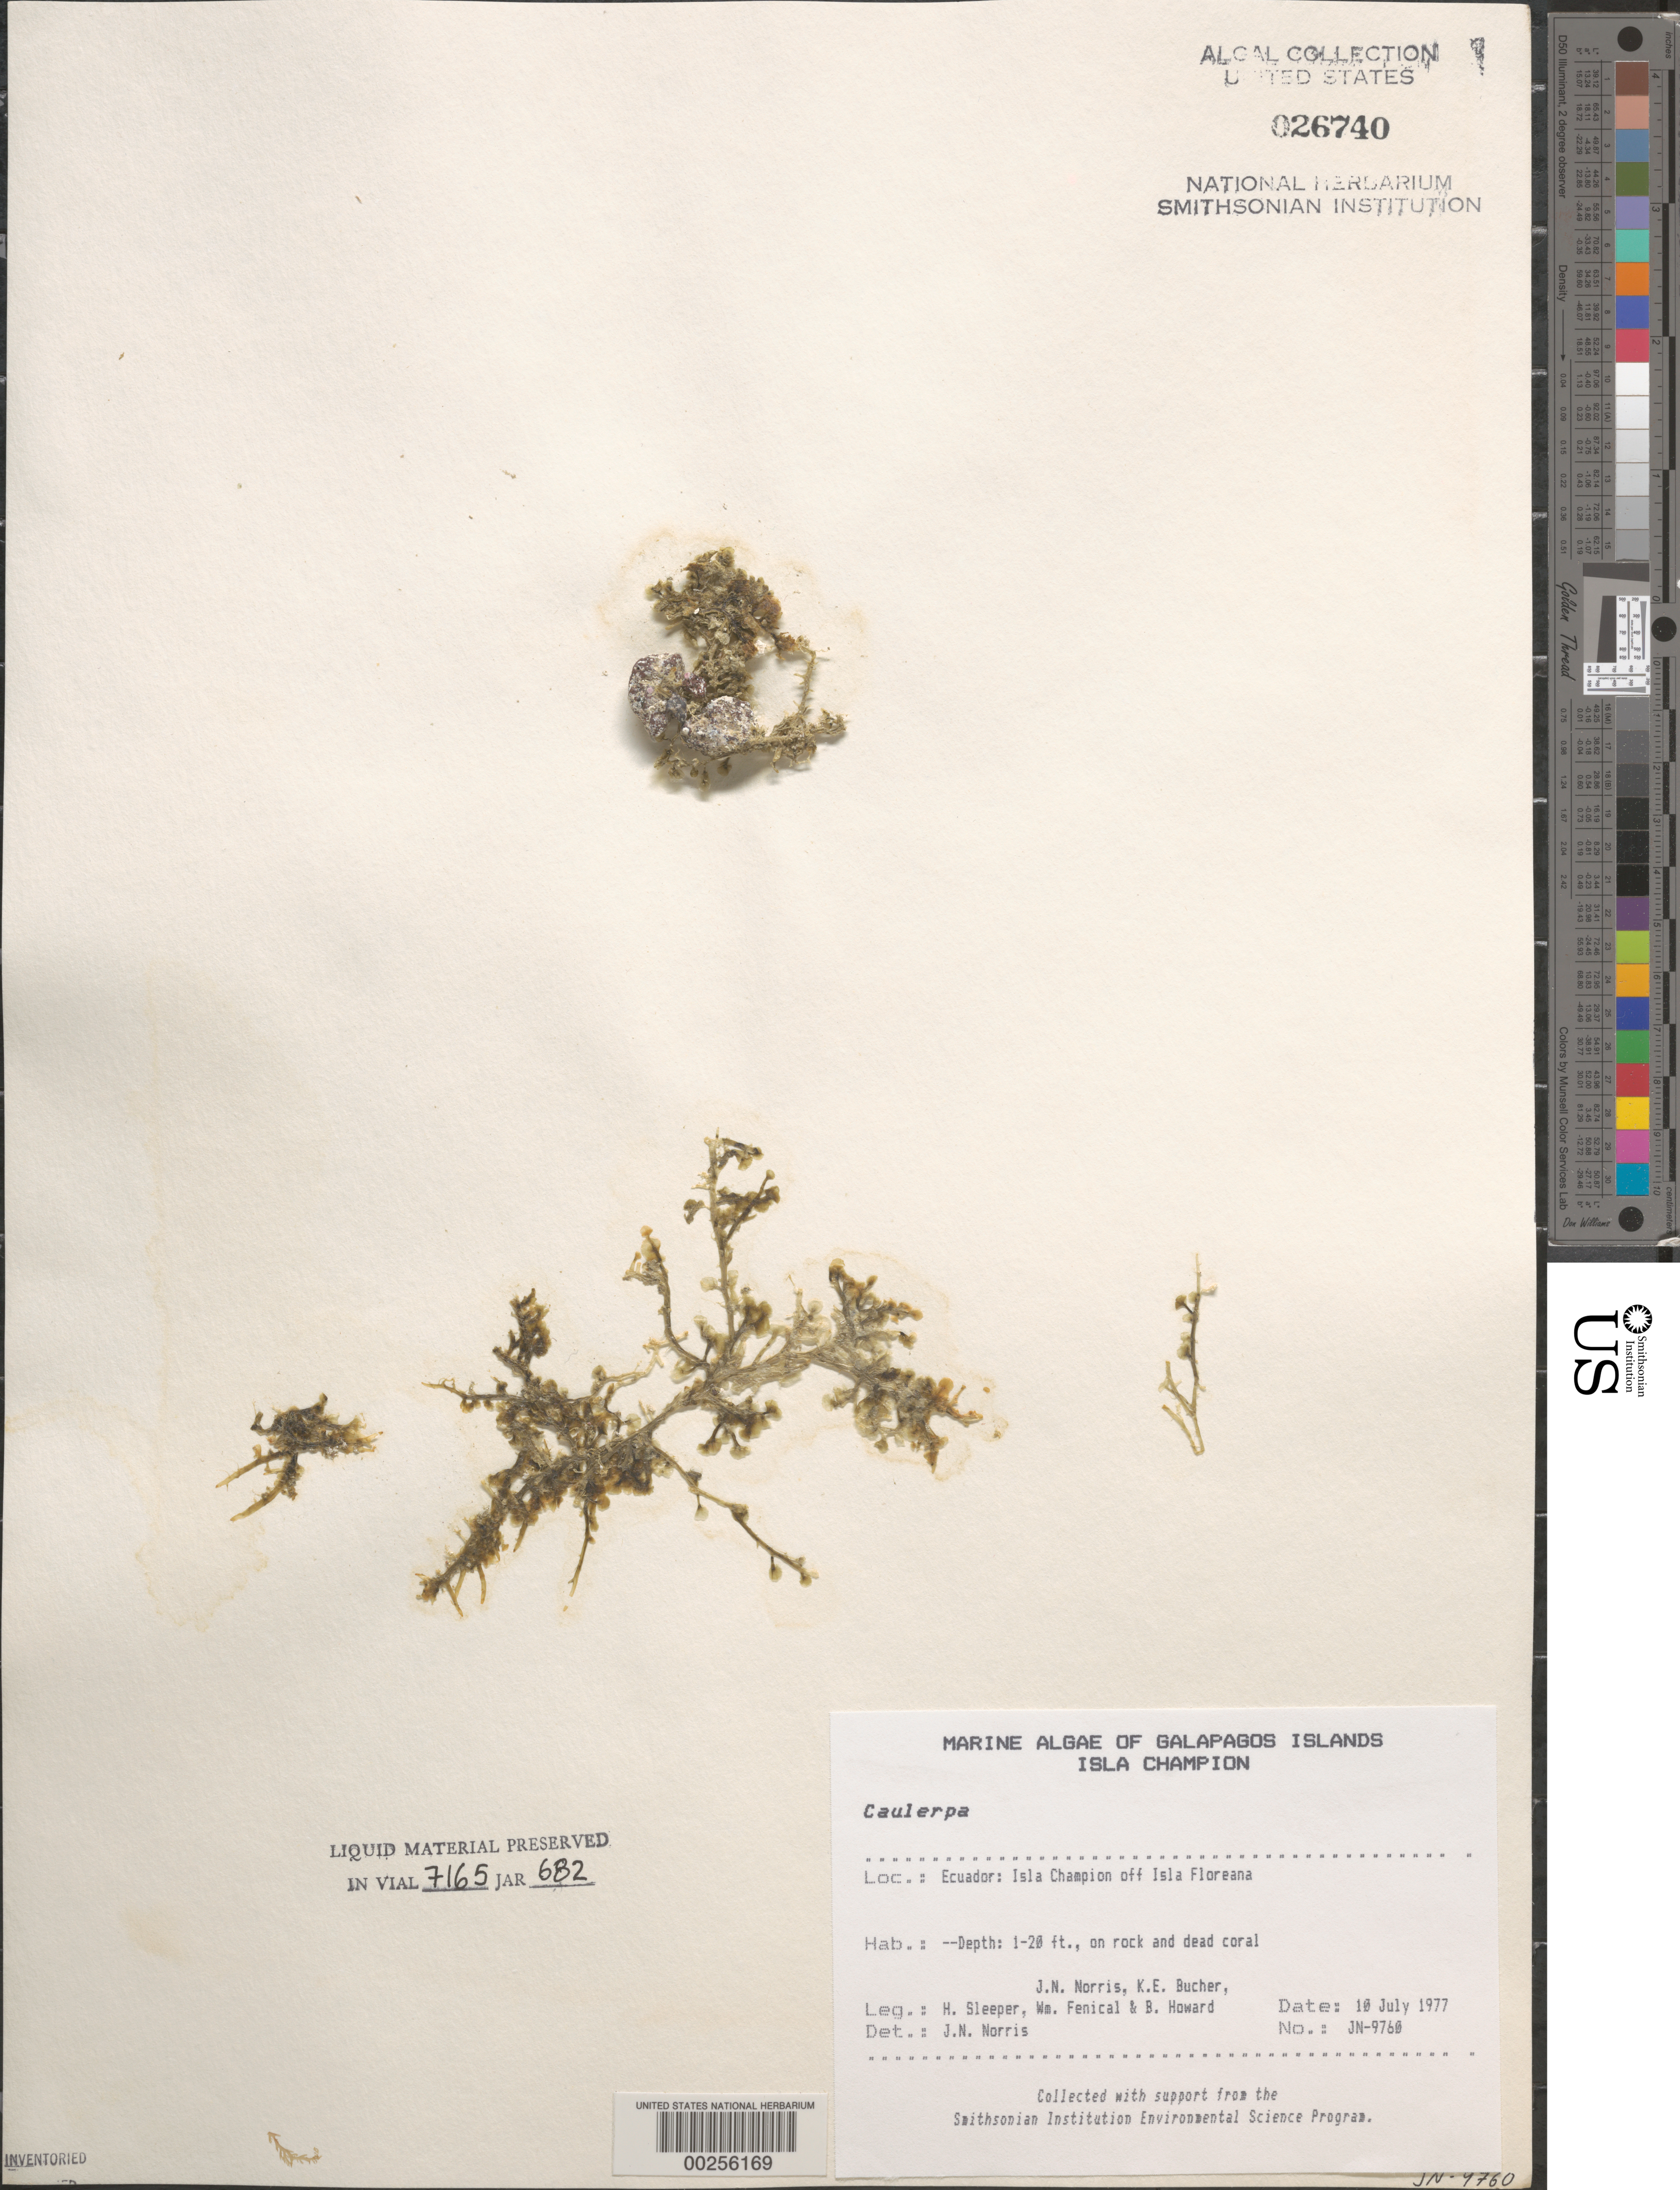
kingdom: Plantae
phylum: Chlorophyta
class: Ulvophyceae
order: Bryopsidales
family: Caulerpaceae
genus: Caulerpa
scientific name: Caulerpa sp.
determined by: Norris, James N.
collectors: J. N. Norris, K. E. Bucher, H. Sleeper, W. Fenical & B. Howard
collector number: JN-9760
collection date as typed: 10 Jul 1977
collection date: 1977-07-10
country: Ecuador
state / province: Colón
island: Champion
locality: Off Isla Santa María (Isla Floreana)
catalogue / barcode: US 26740